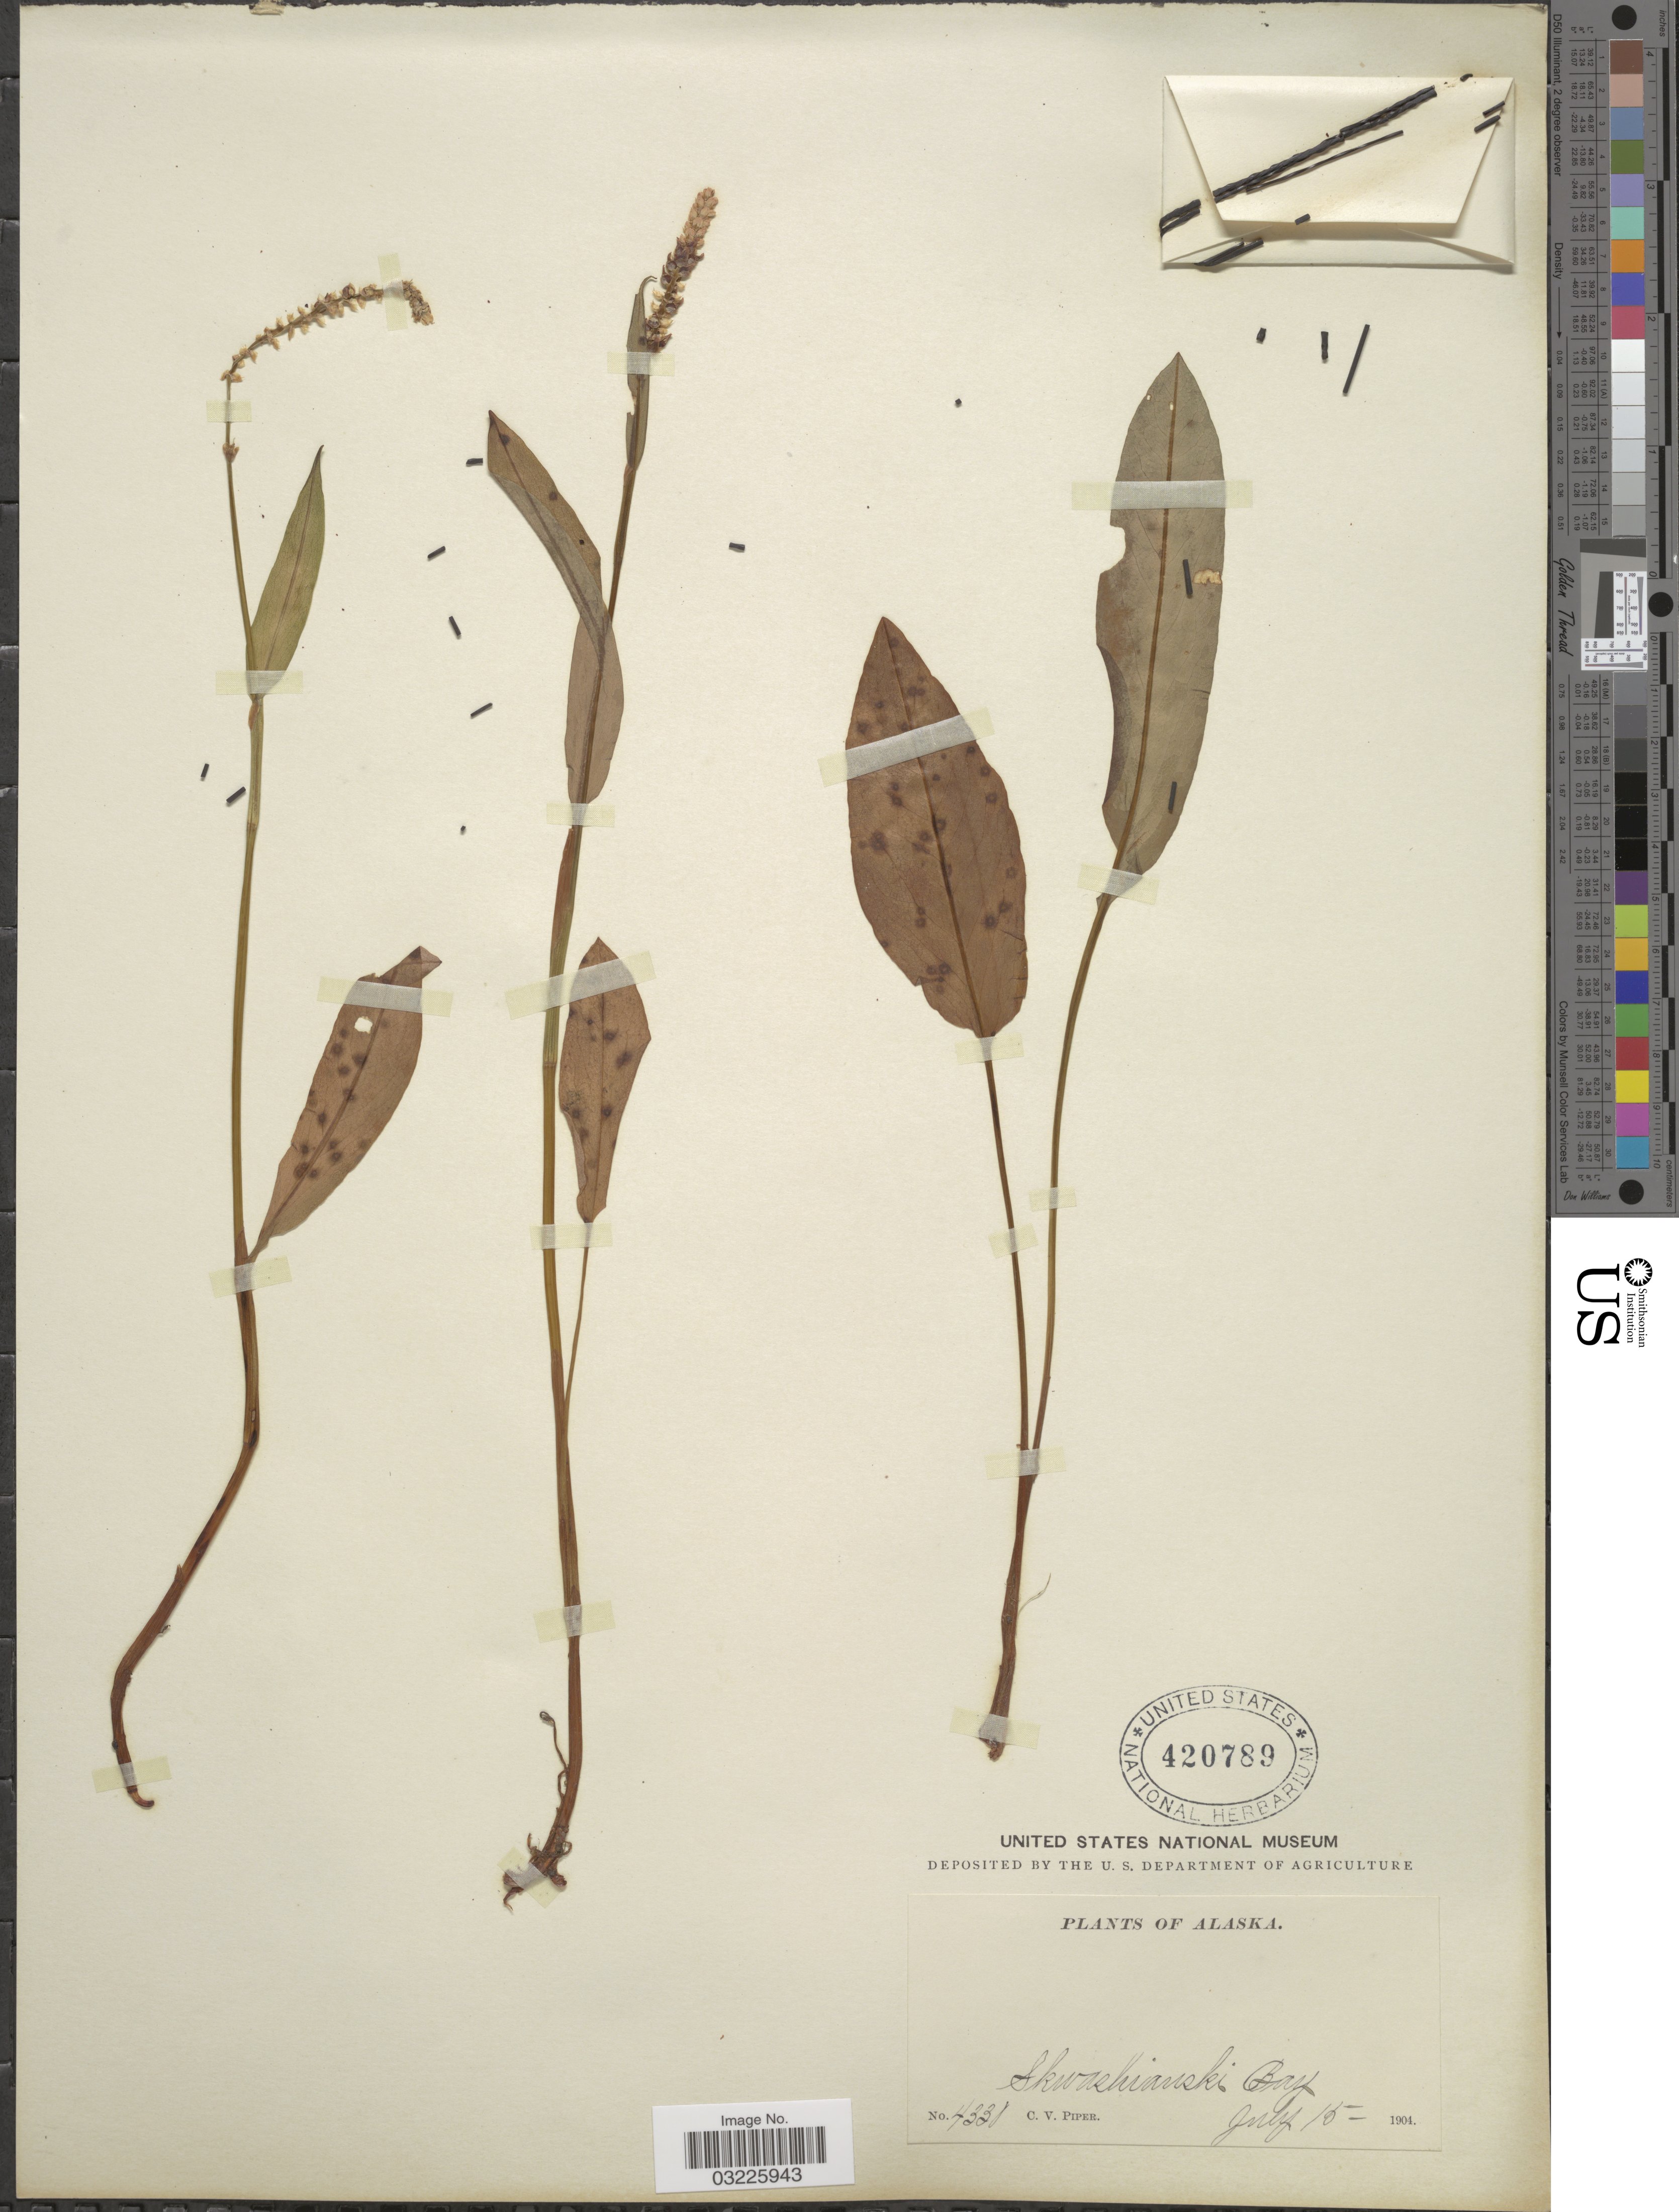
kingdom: Plantae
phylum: Tracheophyta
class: Magnoliopsida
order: Caryophyllales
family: Polygonaceae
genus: Bistorta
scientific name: Bistorta vivipara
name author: (L.) Delarbre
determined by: Strong, Mark T., (BOT), Smithsonian Institution - National Museum of Natural History (UNITED STATES)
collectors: C. V. Piper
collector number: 4331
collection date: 1904-07-15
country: United States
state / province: Alaska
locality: Skwashianski Bay.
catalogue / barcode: US 420789